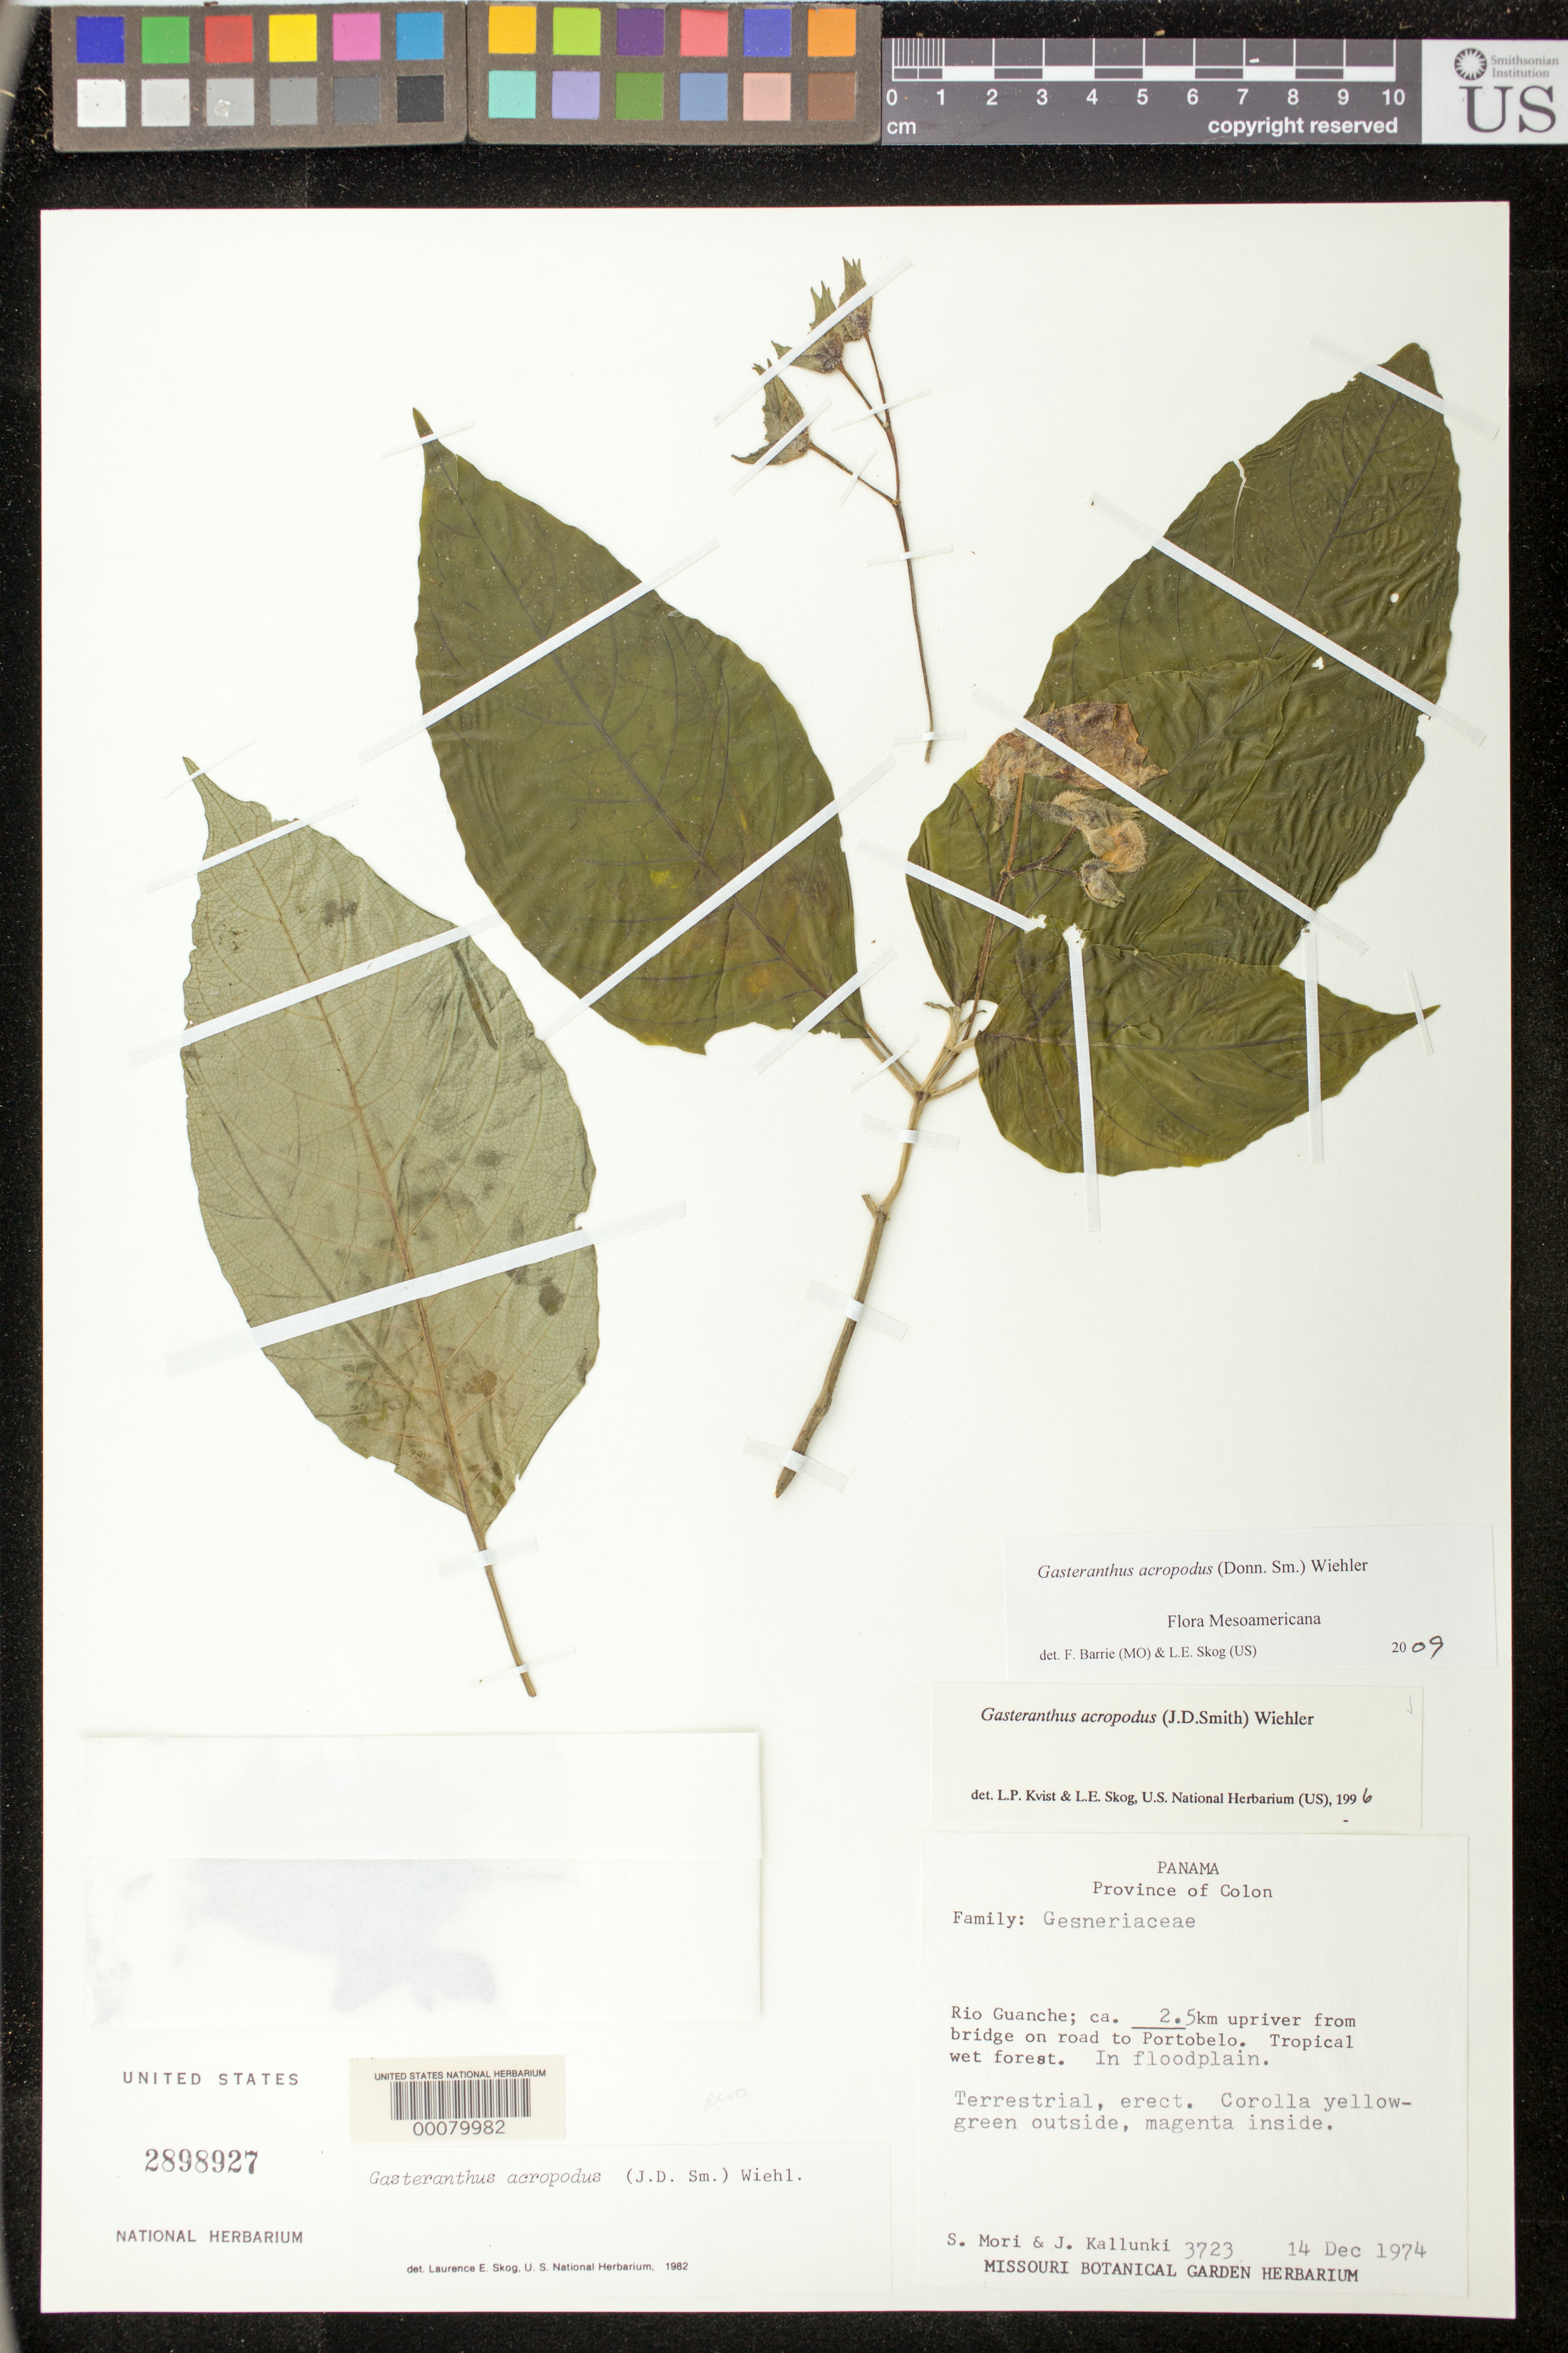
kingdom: Plantae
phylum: Tracheophyta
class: Magnoliopsida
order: Lamiales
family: Gesneriaceae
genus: Gasteranthus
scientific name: Gasteranthus acropodus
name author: (Donn. Sm.) Wiehler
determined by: Skog, Laurence E.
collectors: S. Mori & J. Kallunki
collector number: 3723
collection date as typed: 14 Dec 1974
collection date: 1974-12-14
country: Panama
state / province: Colón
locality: Rio Guanche, ca. 2.5 km up river from bridge on road to Portobelo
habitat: Tropical wet forest, in floodplain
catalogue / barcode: US 2898927